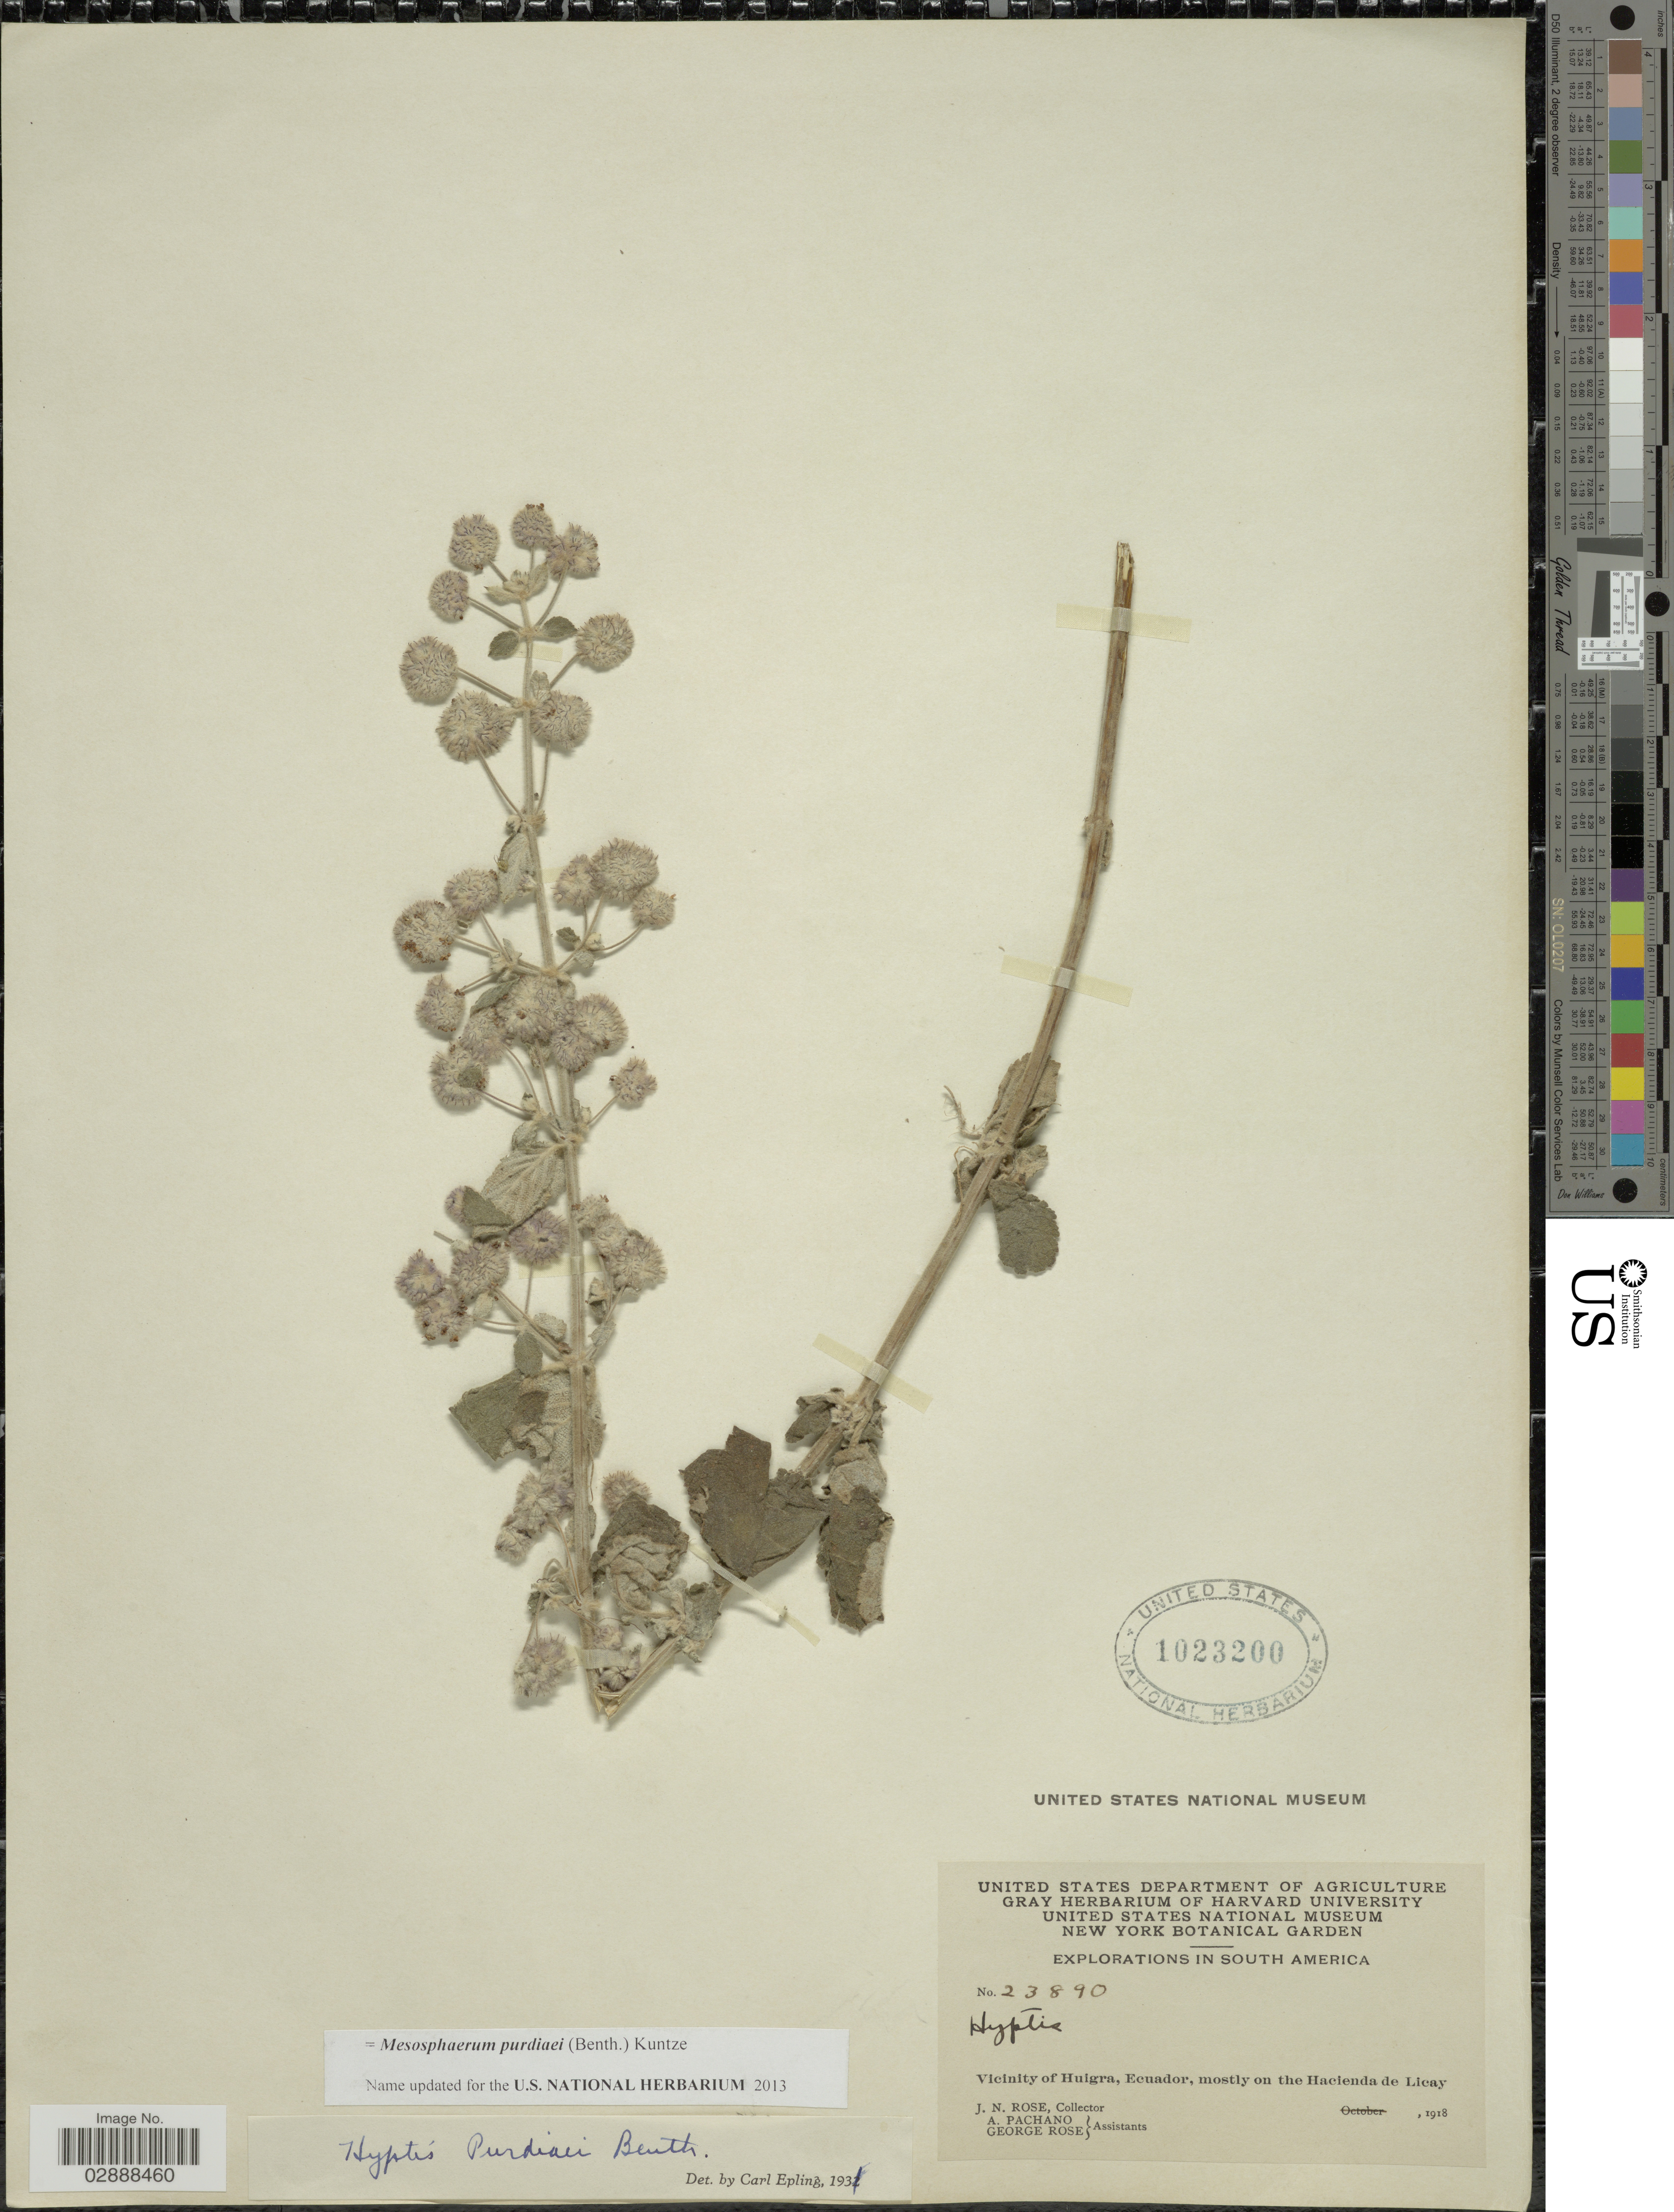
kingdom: Plantae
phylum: Tracheophyta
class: Magnoliopsida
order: Lamiales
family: Lamiaceae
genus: Mesosphaerum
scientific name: Mesosphaerum purdiei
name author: (Benth.) Kuntze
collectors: J. N. Rose, A. Pachano & G. Rose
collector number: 23890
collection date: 1918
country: Ecuador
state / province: Chimborazo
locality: Vicinity of Huigra, mostly on the Hacienda de Licay.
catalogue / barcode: US 1023200